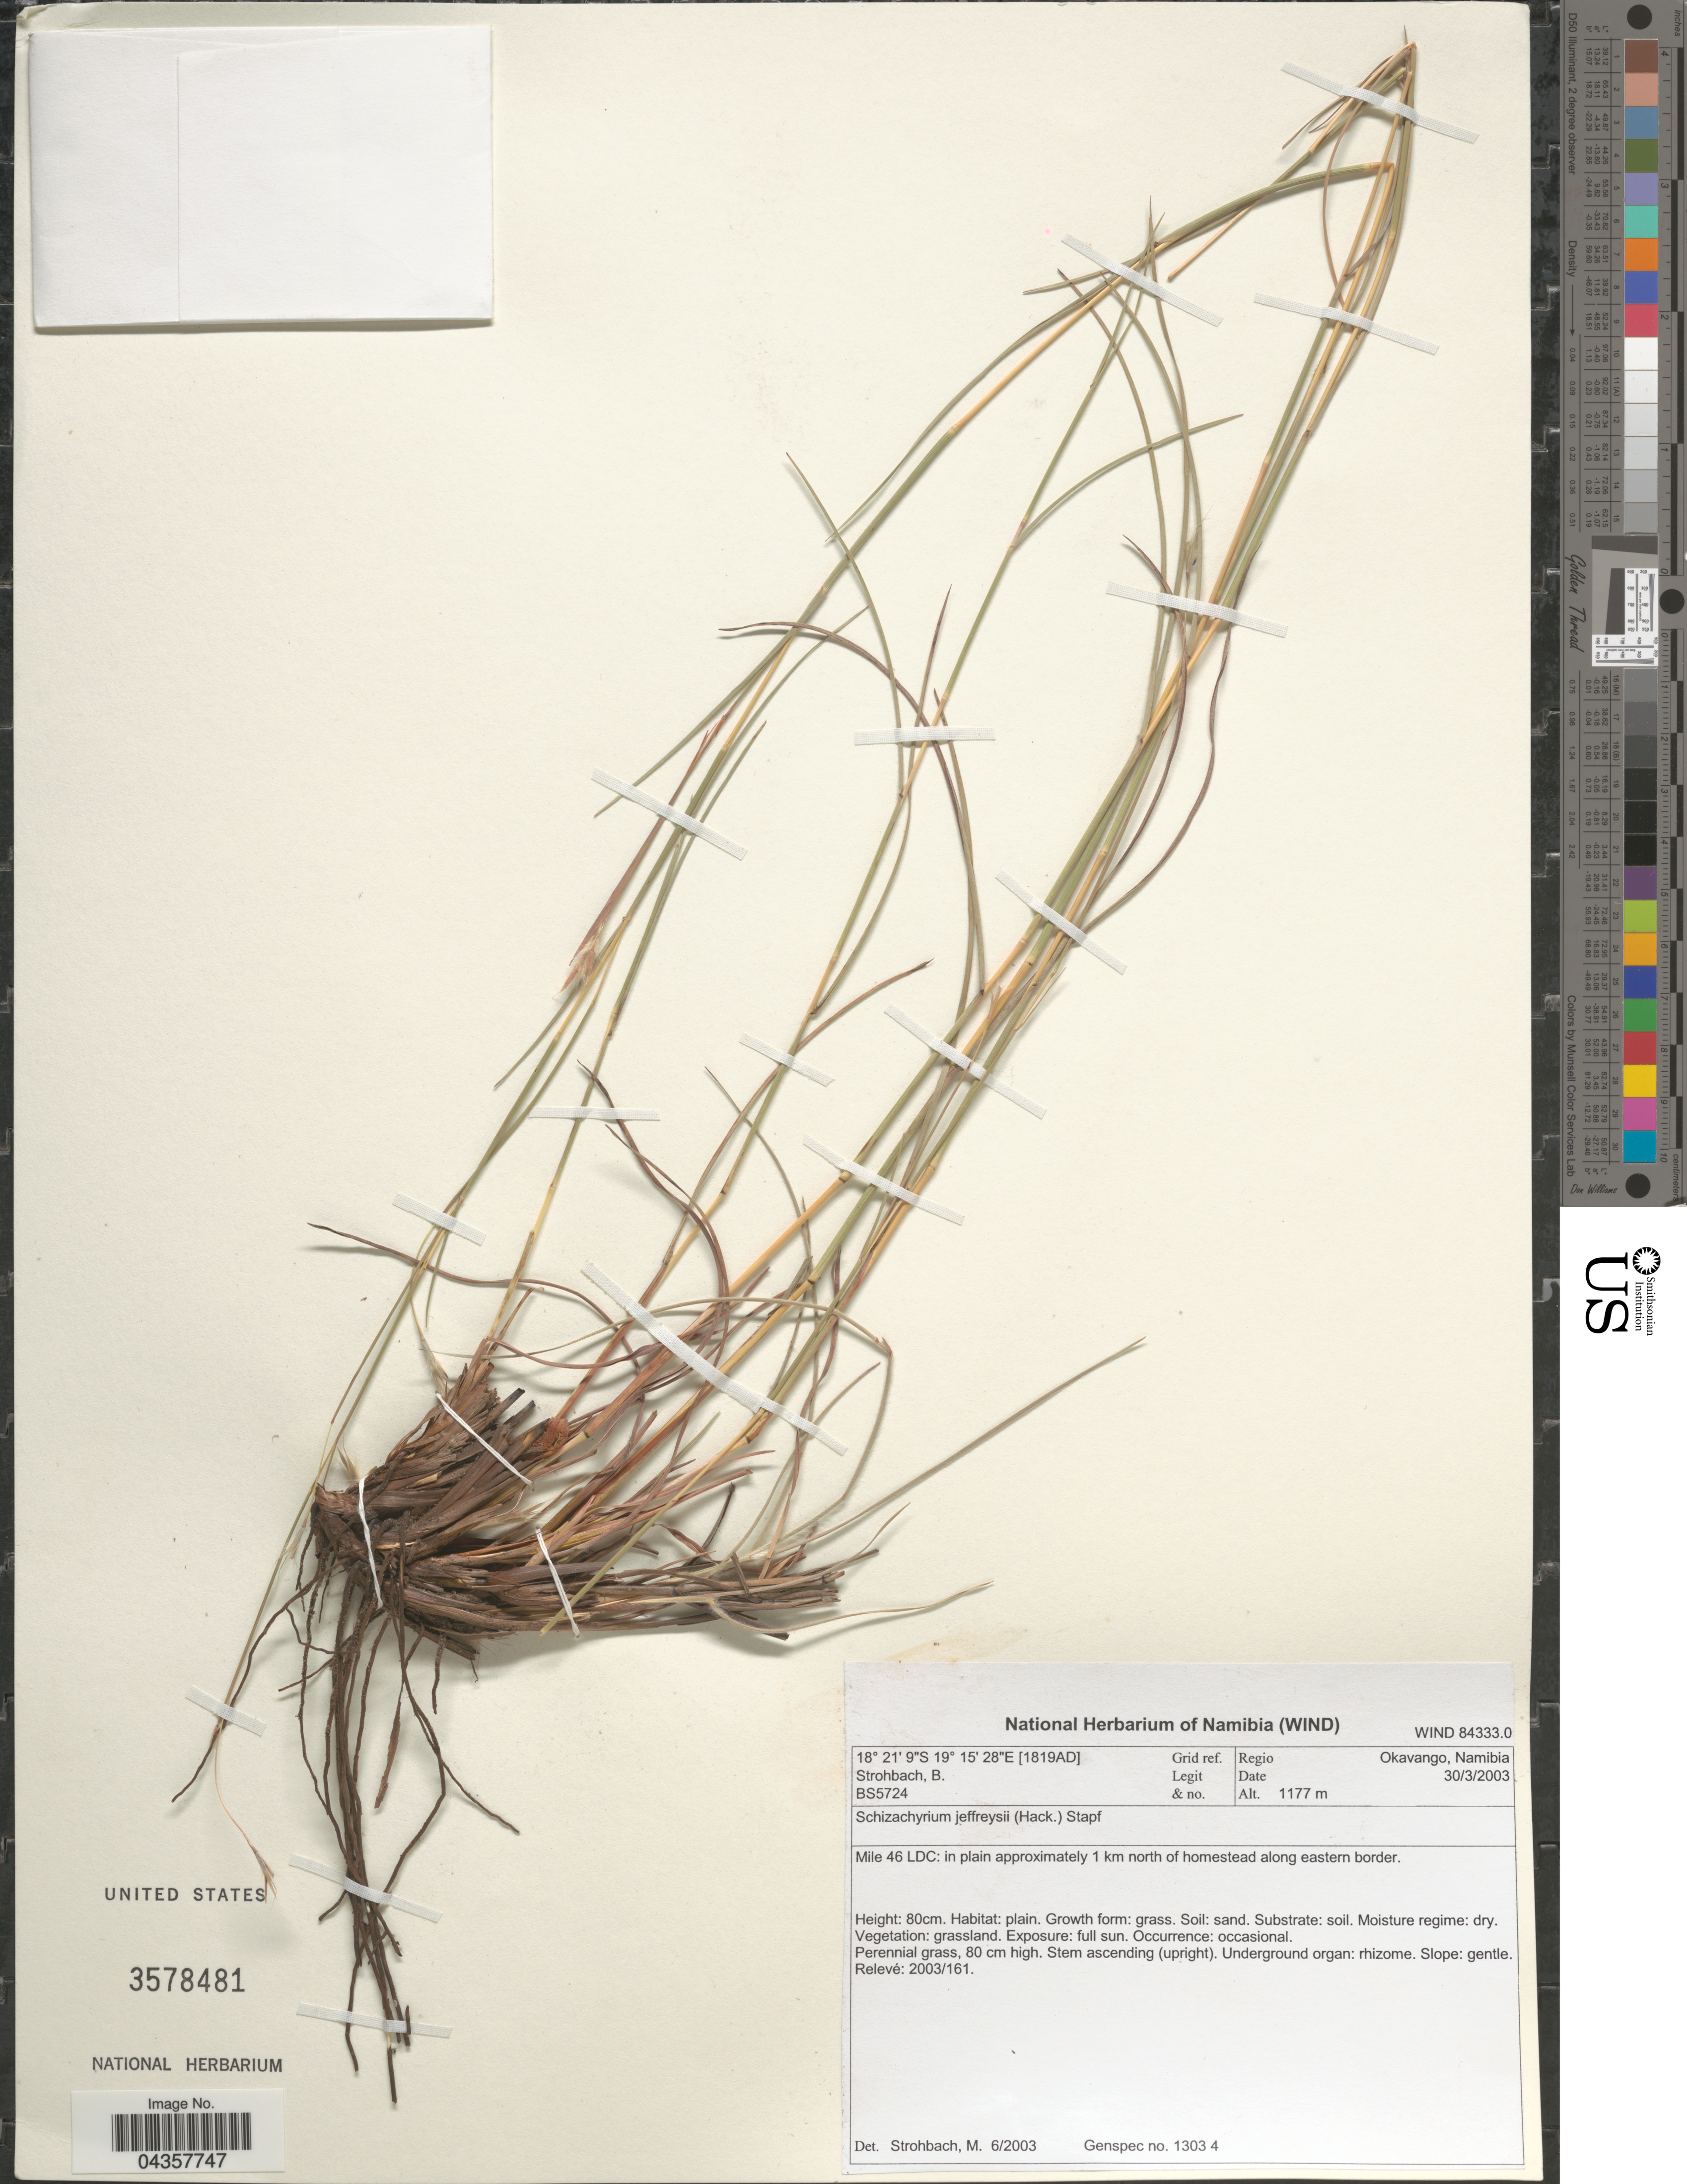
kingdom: Plantae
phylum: Tracheophyta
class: Liliopsida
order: Poales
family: Poaceae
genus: Schizachyrium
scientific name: Schizachyrium jeffreysii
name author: (Hack.) Stapf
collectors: B. Strohbach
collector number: BS5724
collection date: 2003-03-30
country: Namibia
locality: Grid ref. [1819AD]. Regio Okavango. Mile 46 LDC: in plain approximately 1 km north of Homestead along eastern border.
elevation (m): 1177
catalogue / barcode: US 3578481